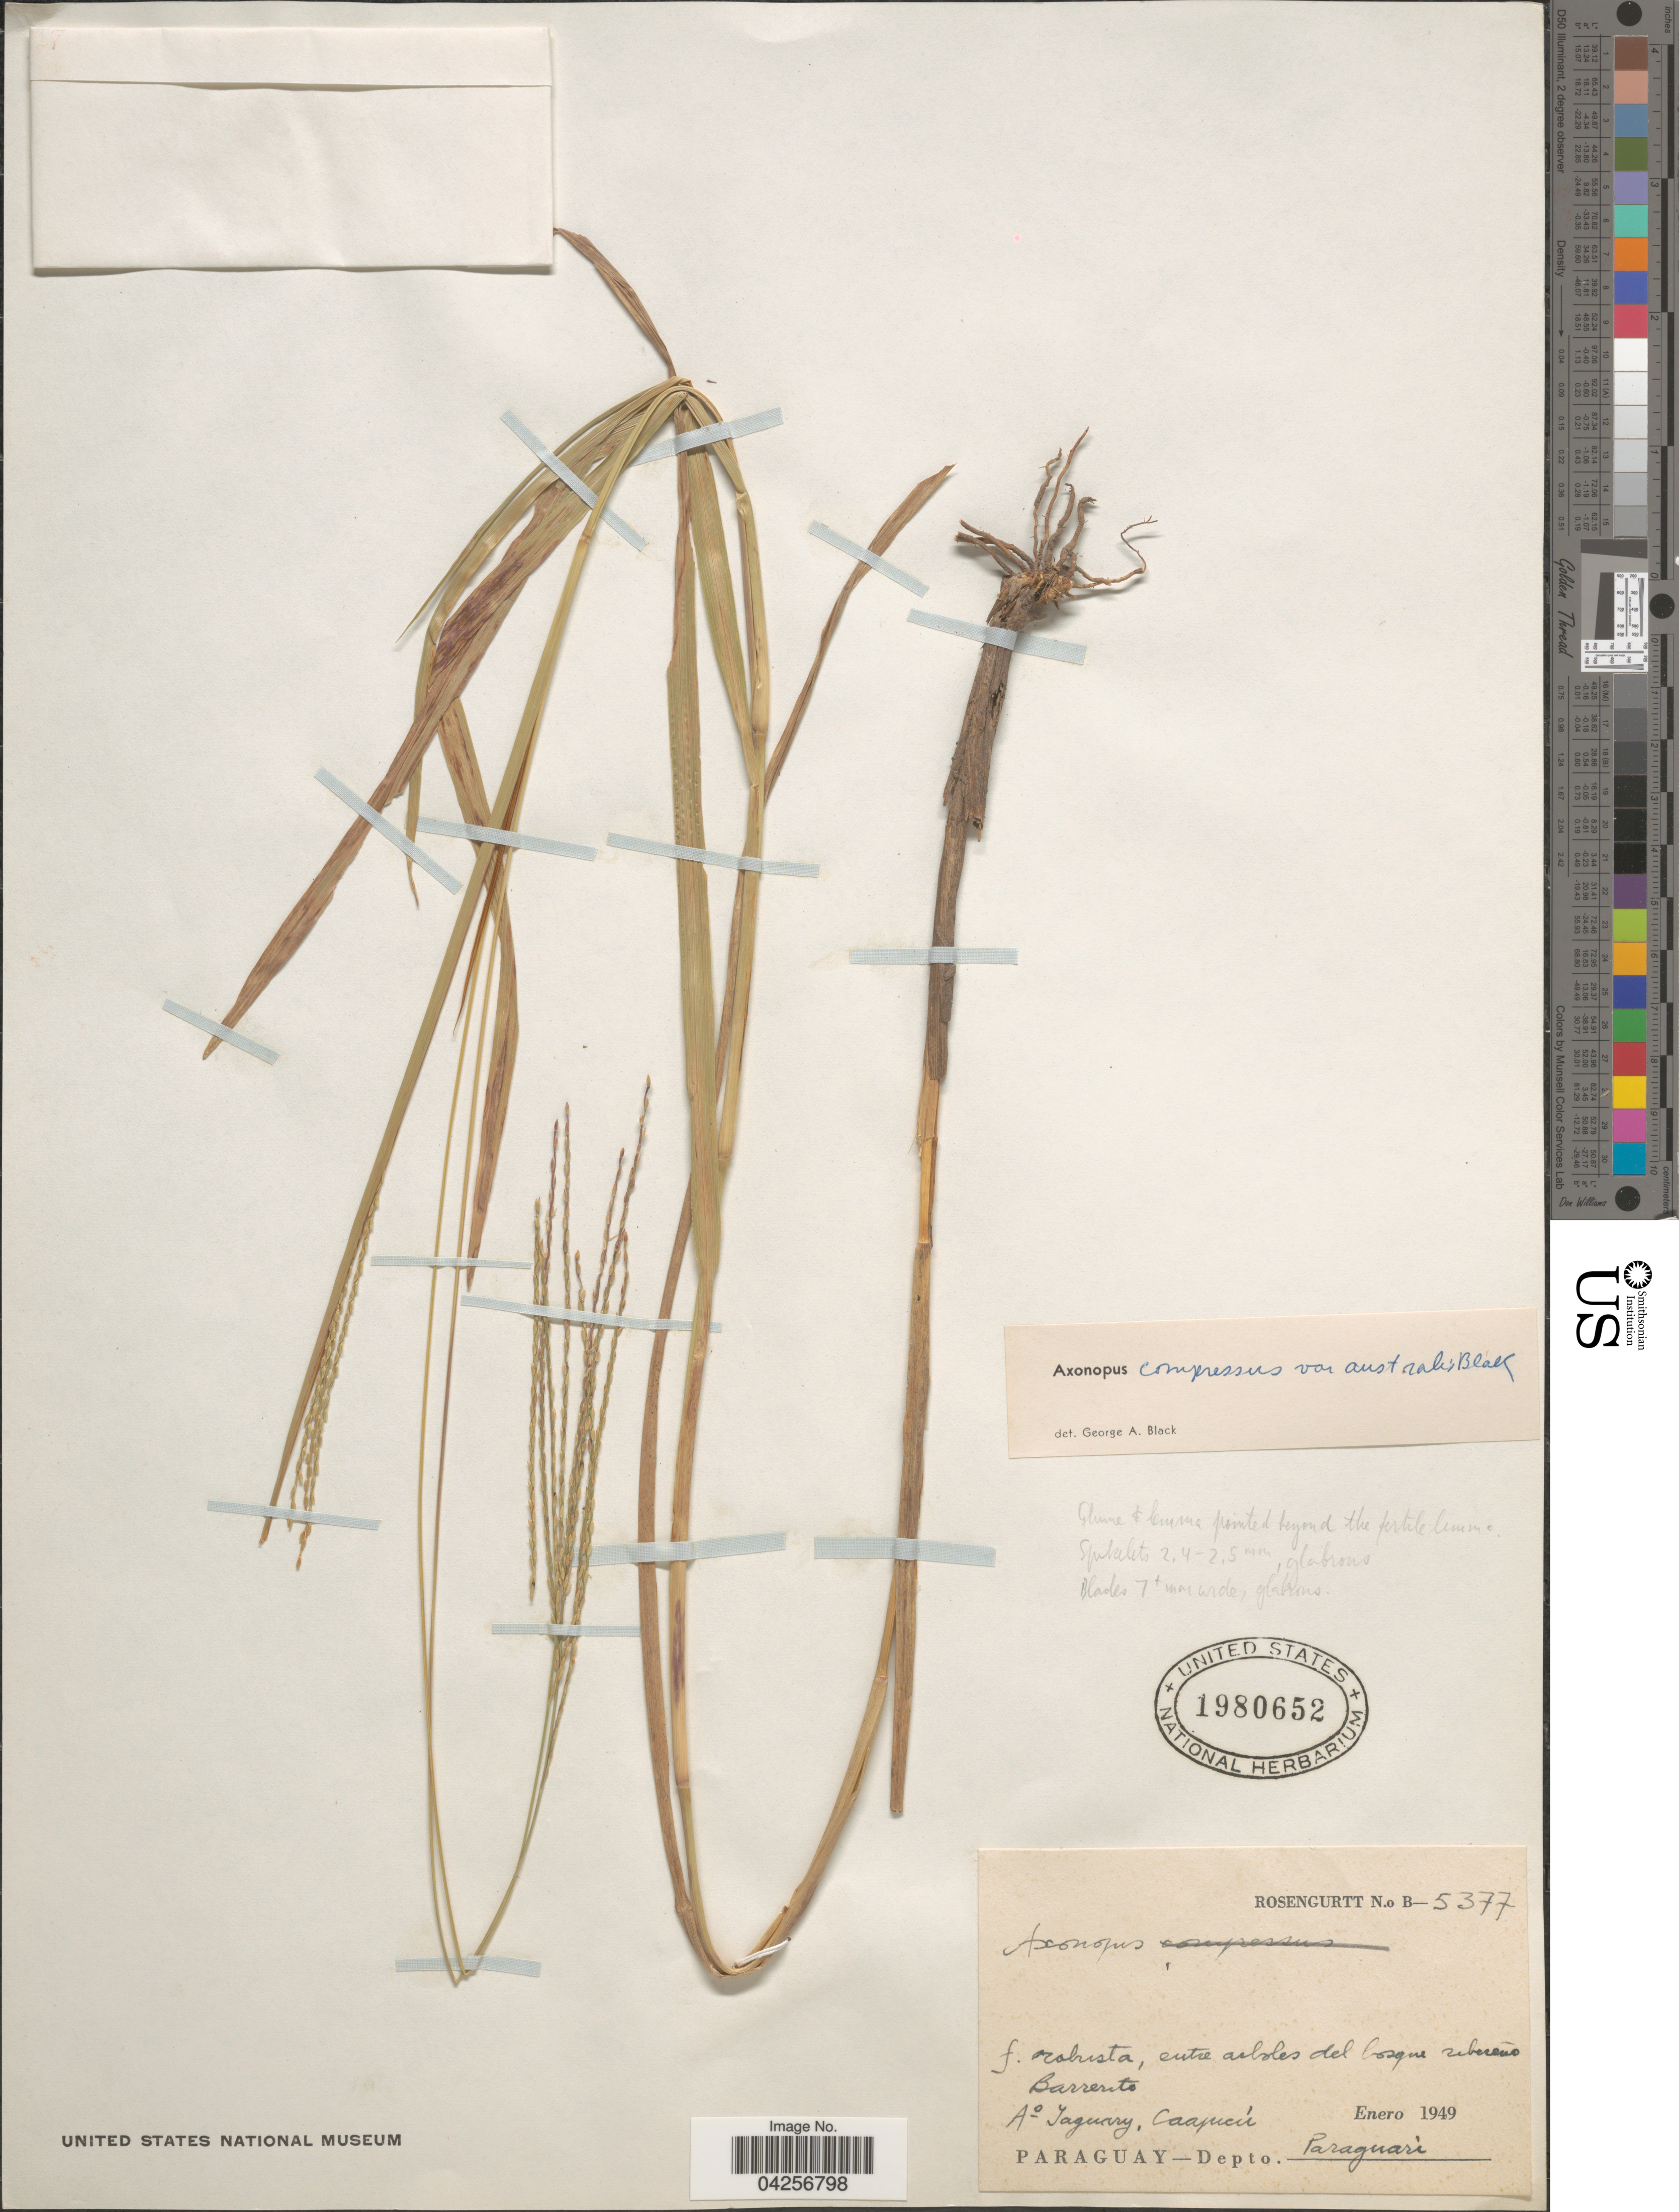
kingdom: Plantae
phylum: Tracheophyta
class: Liliopsida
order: Poales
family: Poaceae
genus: Axonopus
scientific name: Axonopus compressus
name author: (Sw.) P. Beauv.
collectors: Rosengurtt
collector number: B-5377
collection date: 1949-01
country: Paraguay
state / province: Paraguari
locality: Barrerito. Ao Jaguary, Caapucú. Depto. Paraguari.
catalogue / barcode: US 1980652